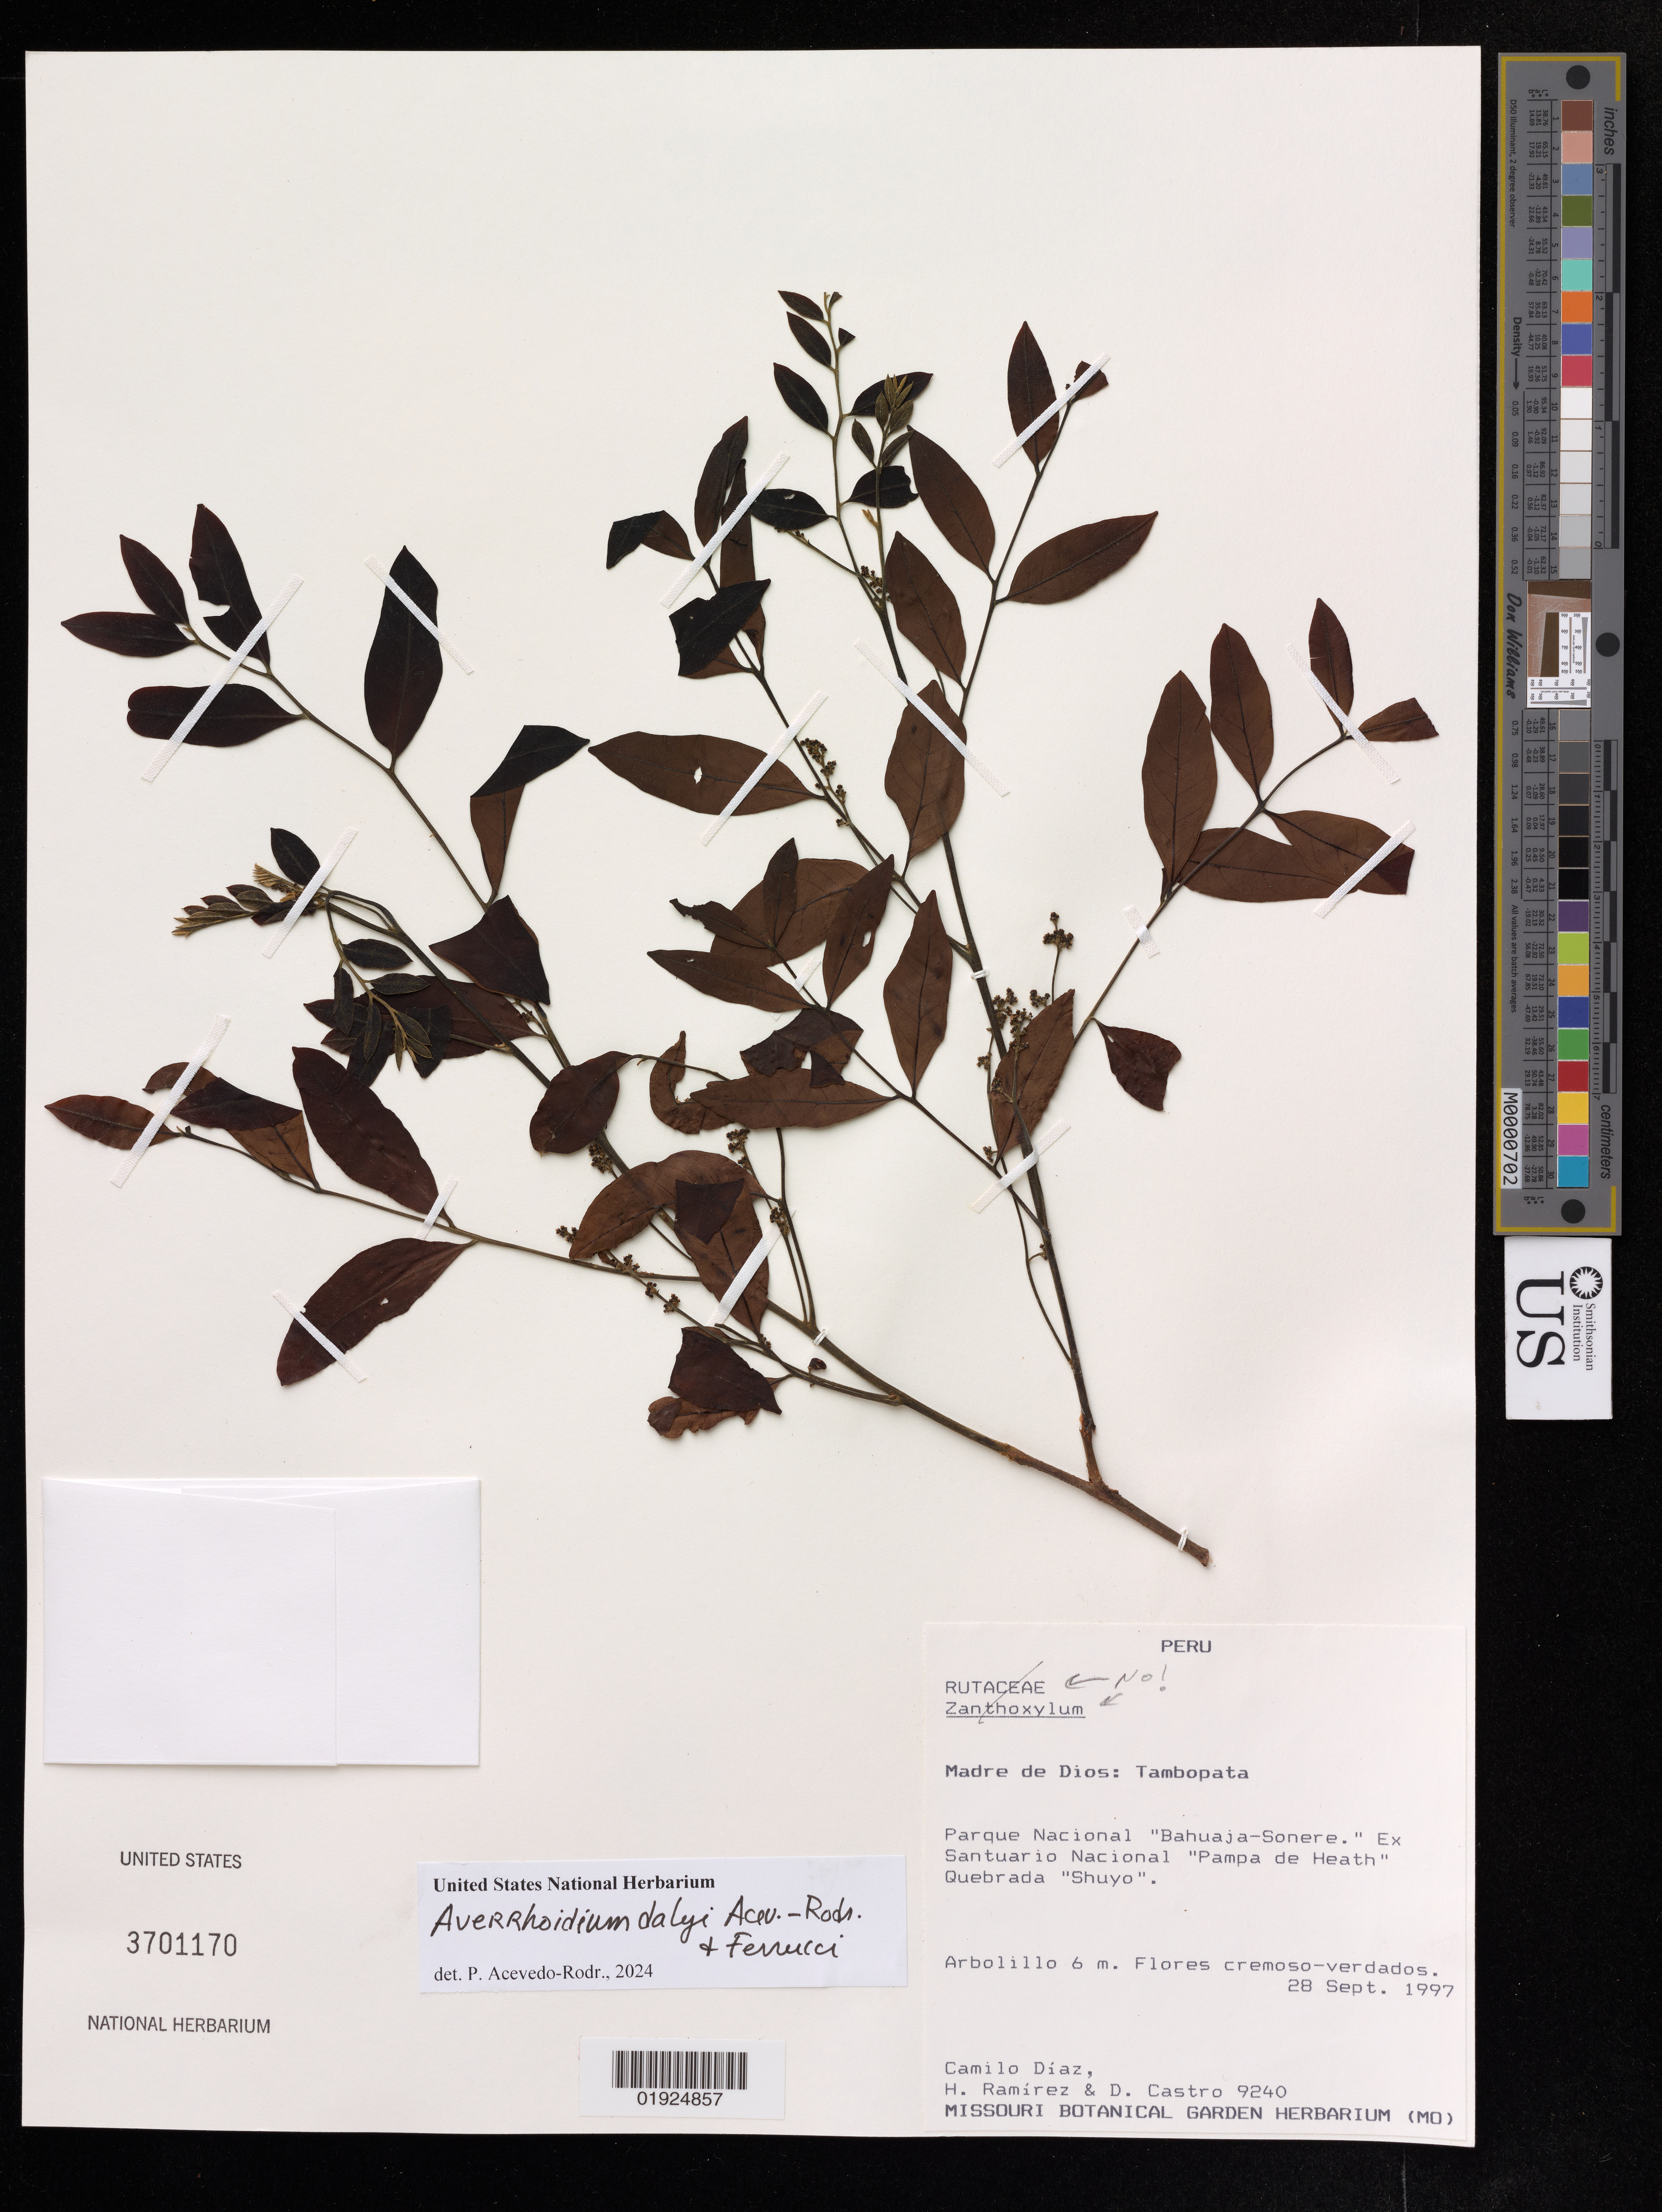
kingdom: Plantae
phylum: Tracheophyta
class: Magnoliopsida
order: Sapindales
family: Sapindaceae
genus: Averrhoidium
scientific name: Averrhoidium dalyi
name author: Acev.-Rodr. & Ferrucci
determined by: Acevedo-Rodriguez, P., (US), Smithsonian Institution - National Museum of Natural History (UNITED STATES)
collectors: C. Díaz S., H. Ramírez & D. Castro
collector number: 9240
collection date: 1997-09-28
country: Peru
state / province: Madre de Dios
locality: Tambopata. Parque Nacional "Bahuaja-Sonere". Ex Santuario Nacional "Pampas del Heath" Quebrada "Shuyo"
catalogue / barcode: US 3701170